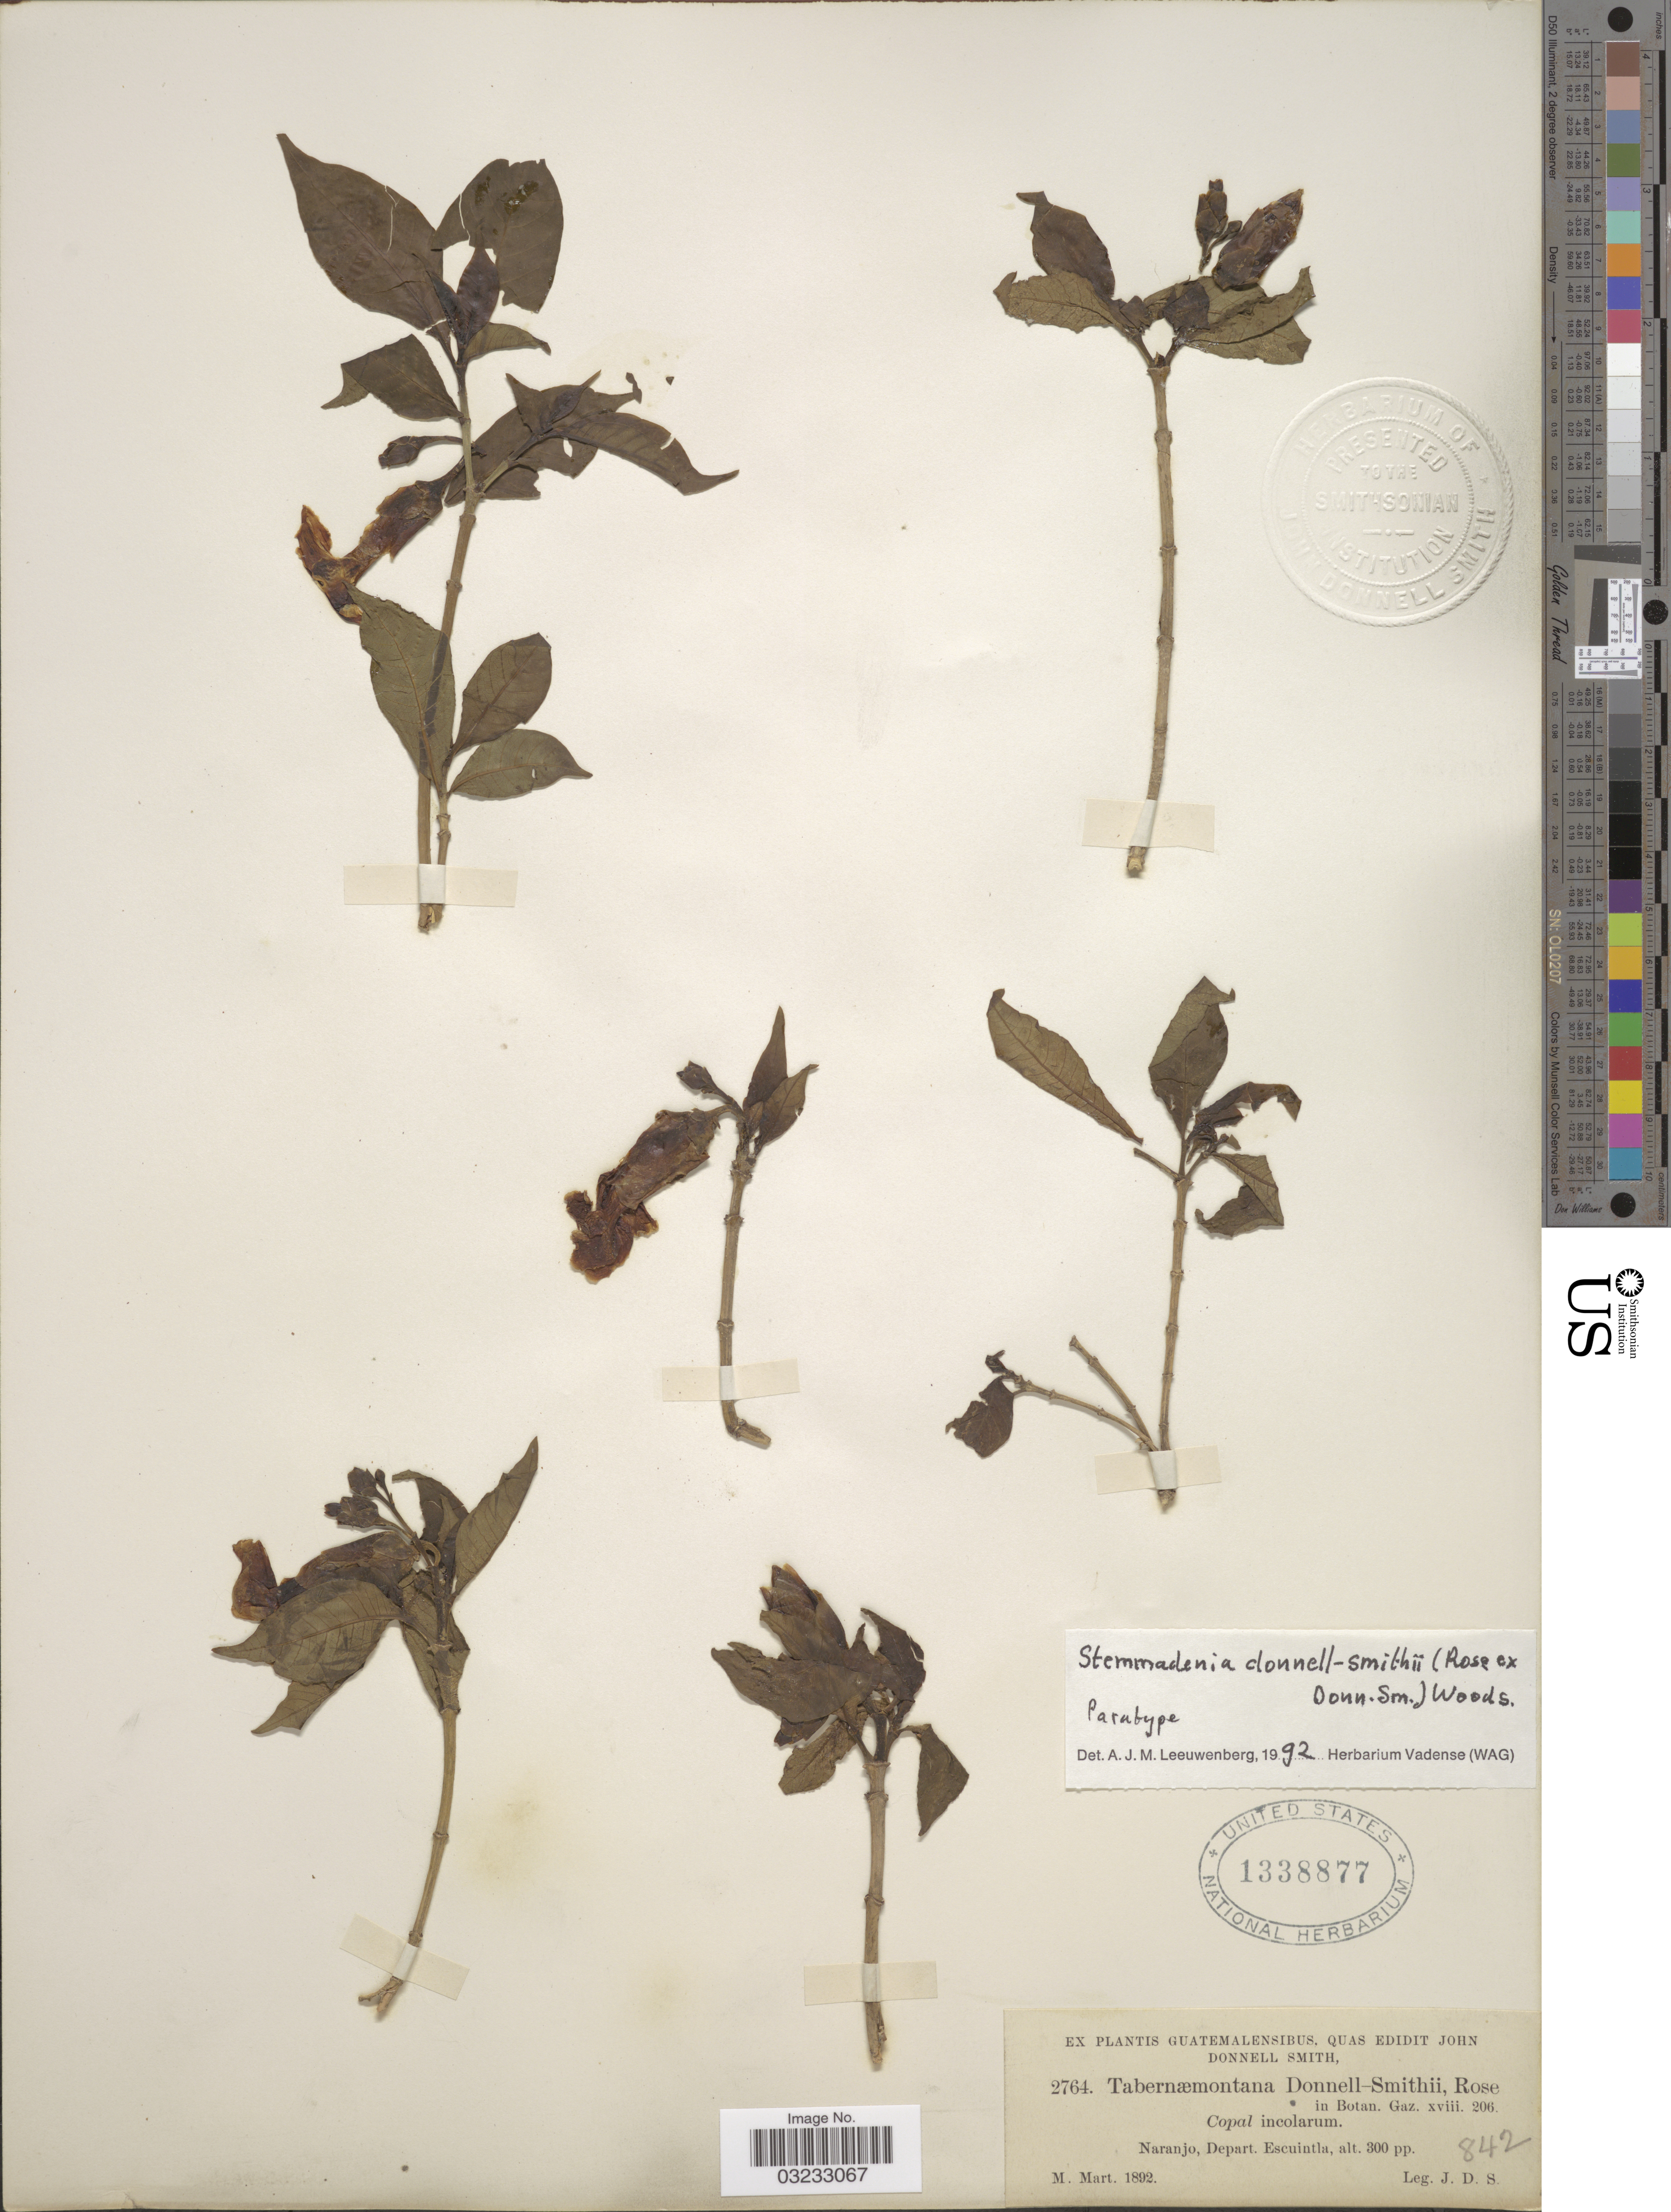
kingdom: Plantae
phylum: Tracheophyta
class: Magnoliopsida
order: Gentianales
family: Apocynaceae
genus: Stemmadenia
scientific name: Stemmadenia donnell-smithii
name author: (Rose ex Donn. Sm.) Woodson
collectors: J. Donnell Smith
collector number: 2764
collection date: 1892-03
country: Guatemala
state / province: Escuintla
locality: Naranjo, Depart. Escuintla.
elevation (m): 91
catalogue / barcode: US 1338877